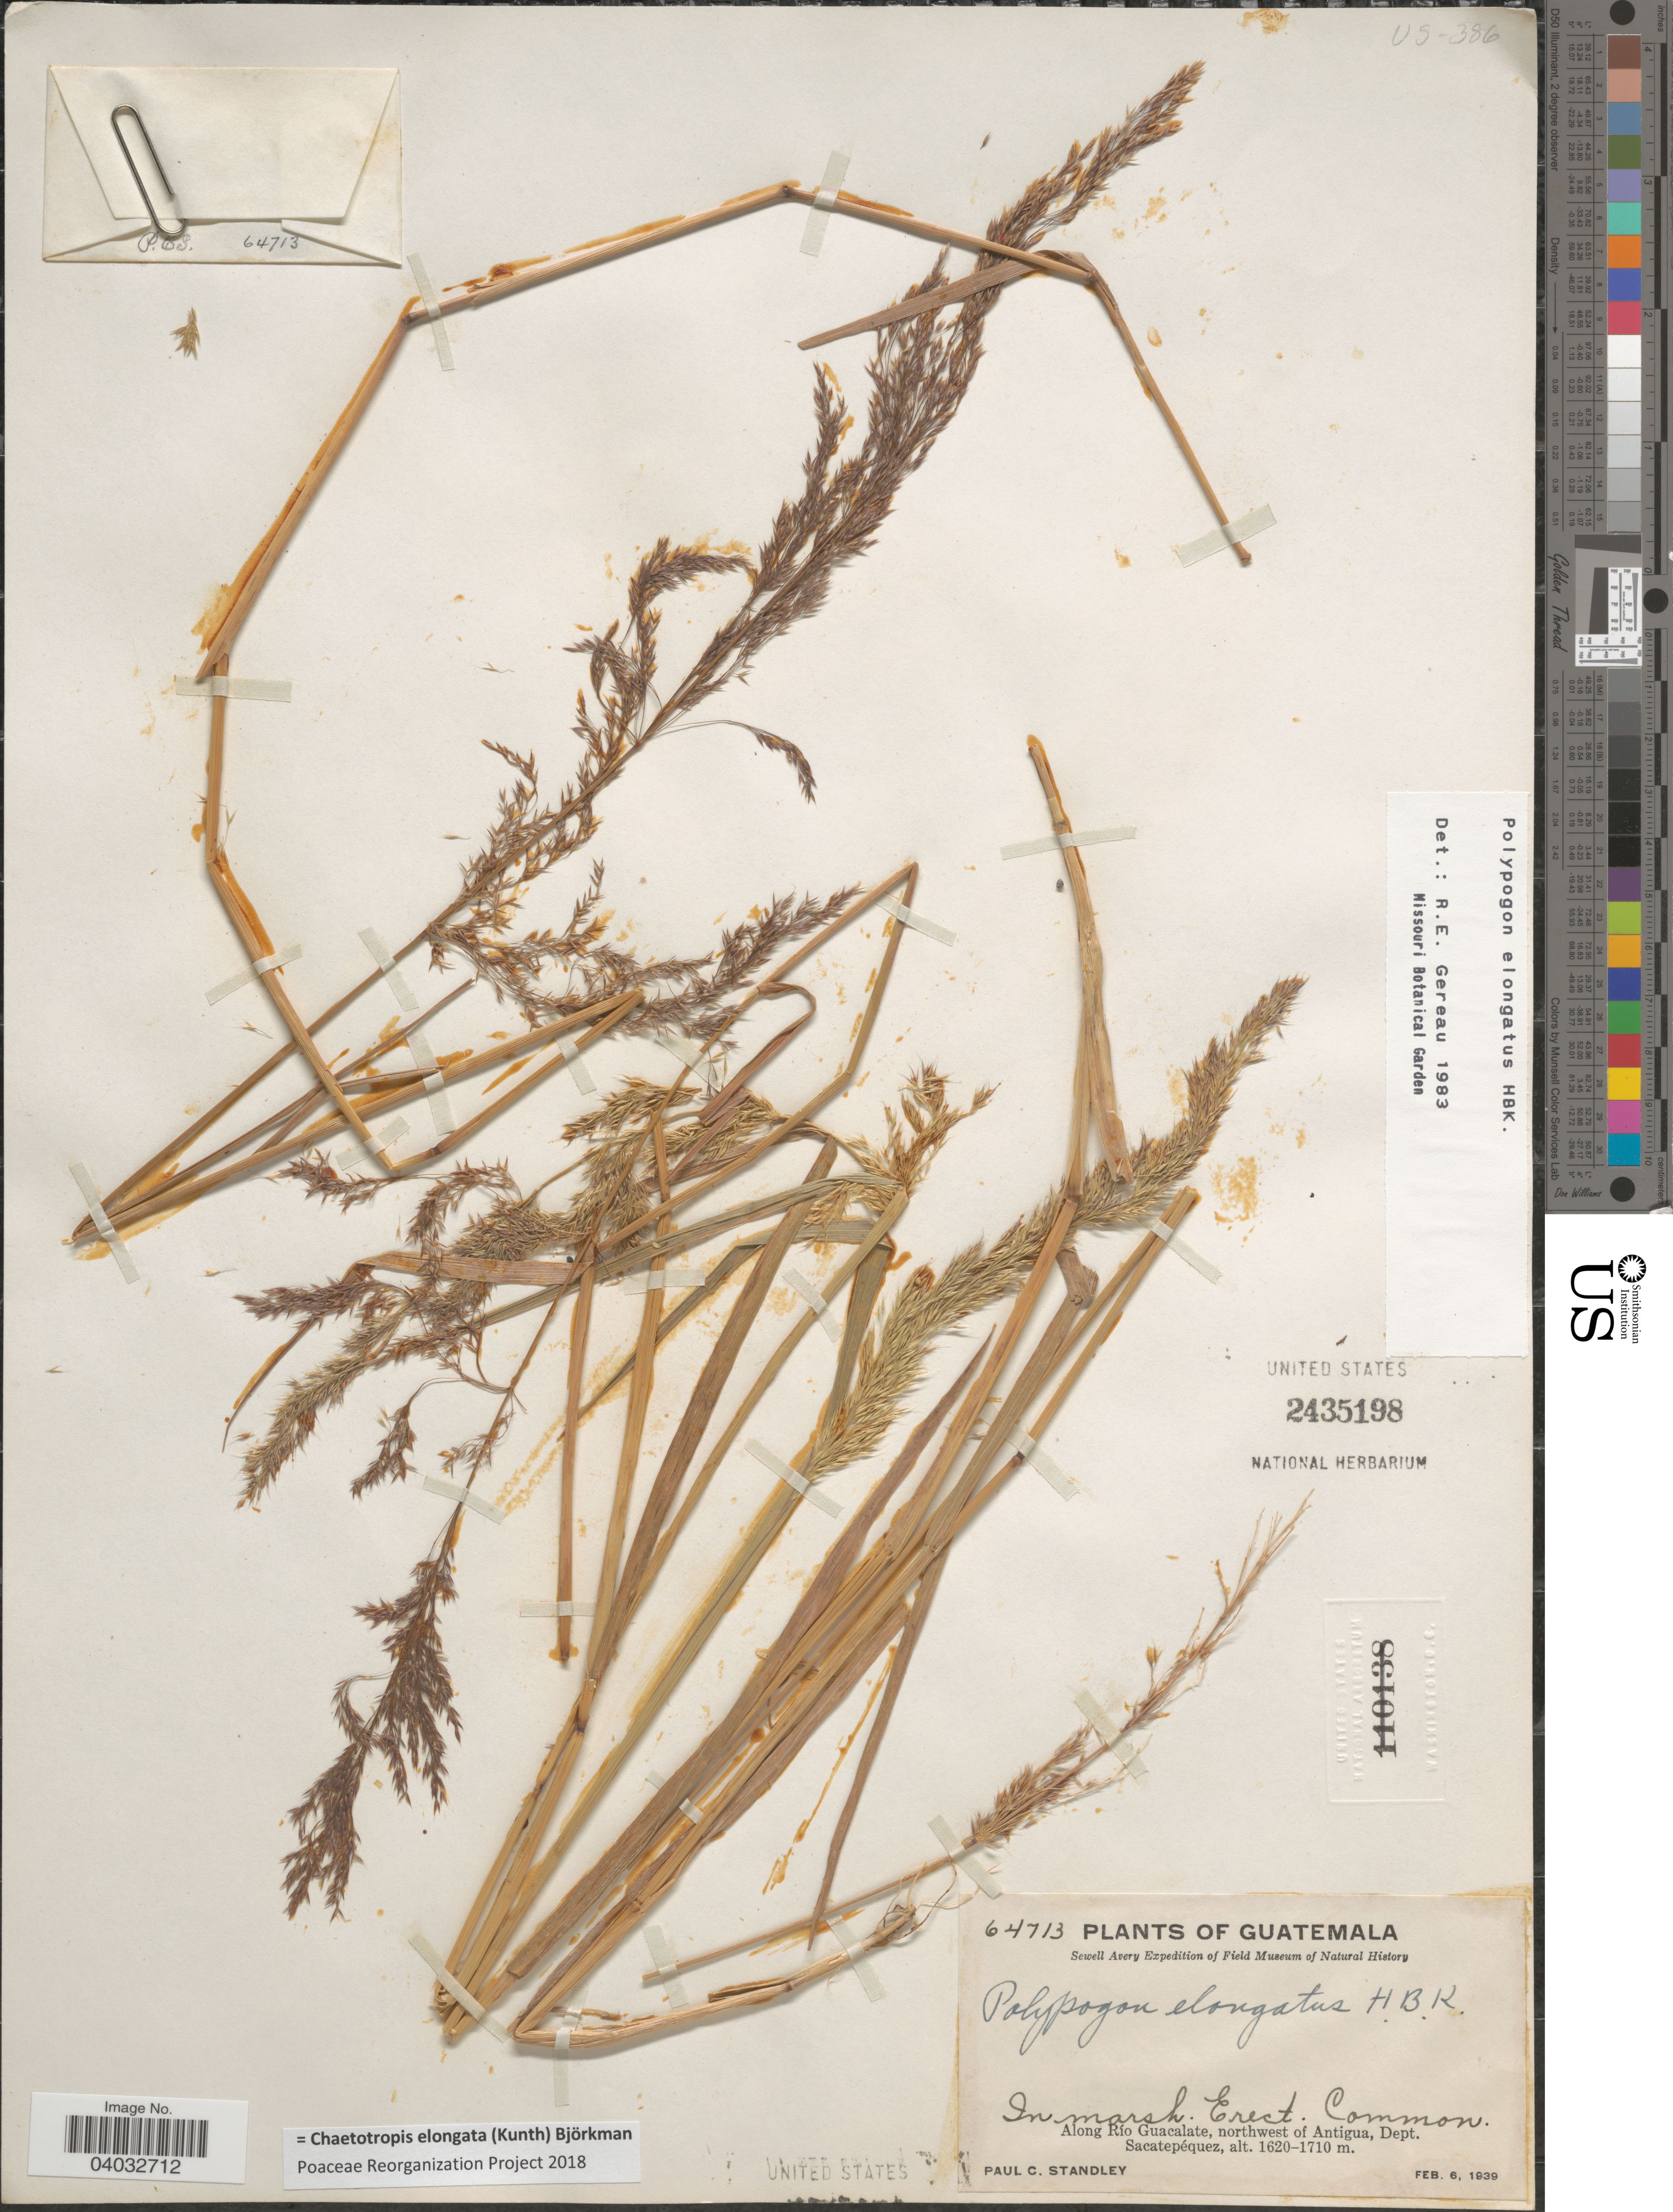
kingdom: Plantae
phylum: Tracheophyta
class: Liliopsida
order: Poales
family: Poaceae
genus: Chaetotropis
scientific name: Chaetotropis elongata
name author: (Kunth) Björkman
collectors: P. C. Standley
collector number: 64713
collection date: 1939-02-06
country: Guatemala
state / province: Sacatepequez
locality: Along Río Guacalate, northwest of Antigua, Dept. Sacatepéquez.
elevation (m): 1620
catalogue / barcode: US 2435198